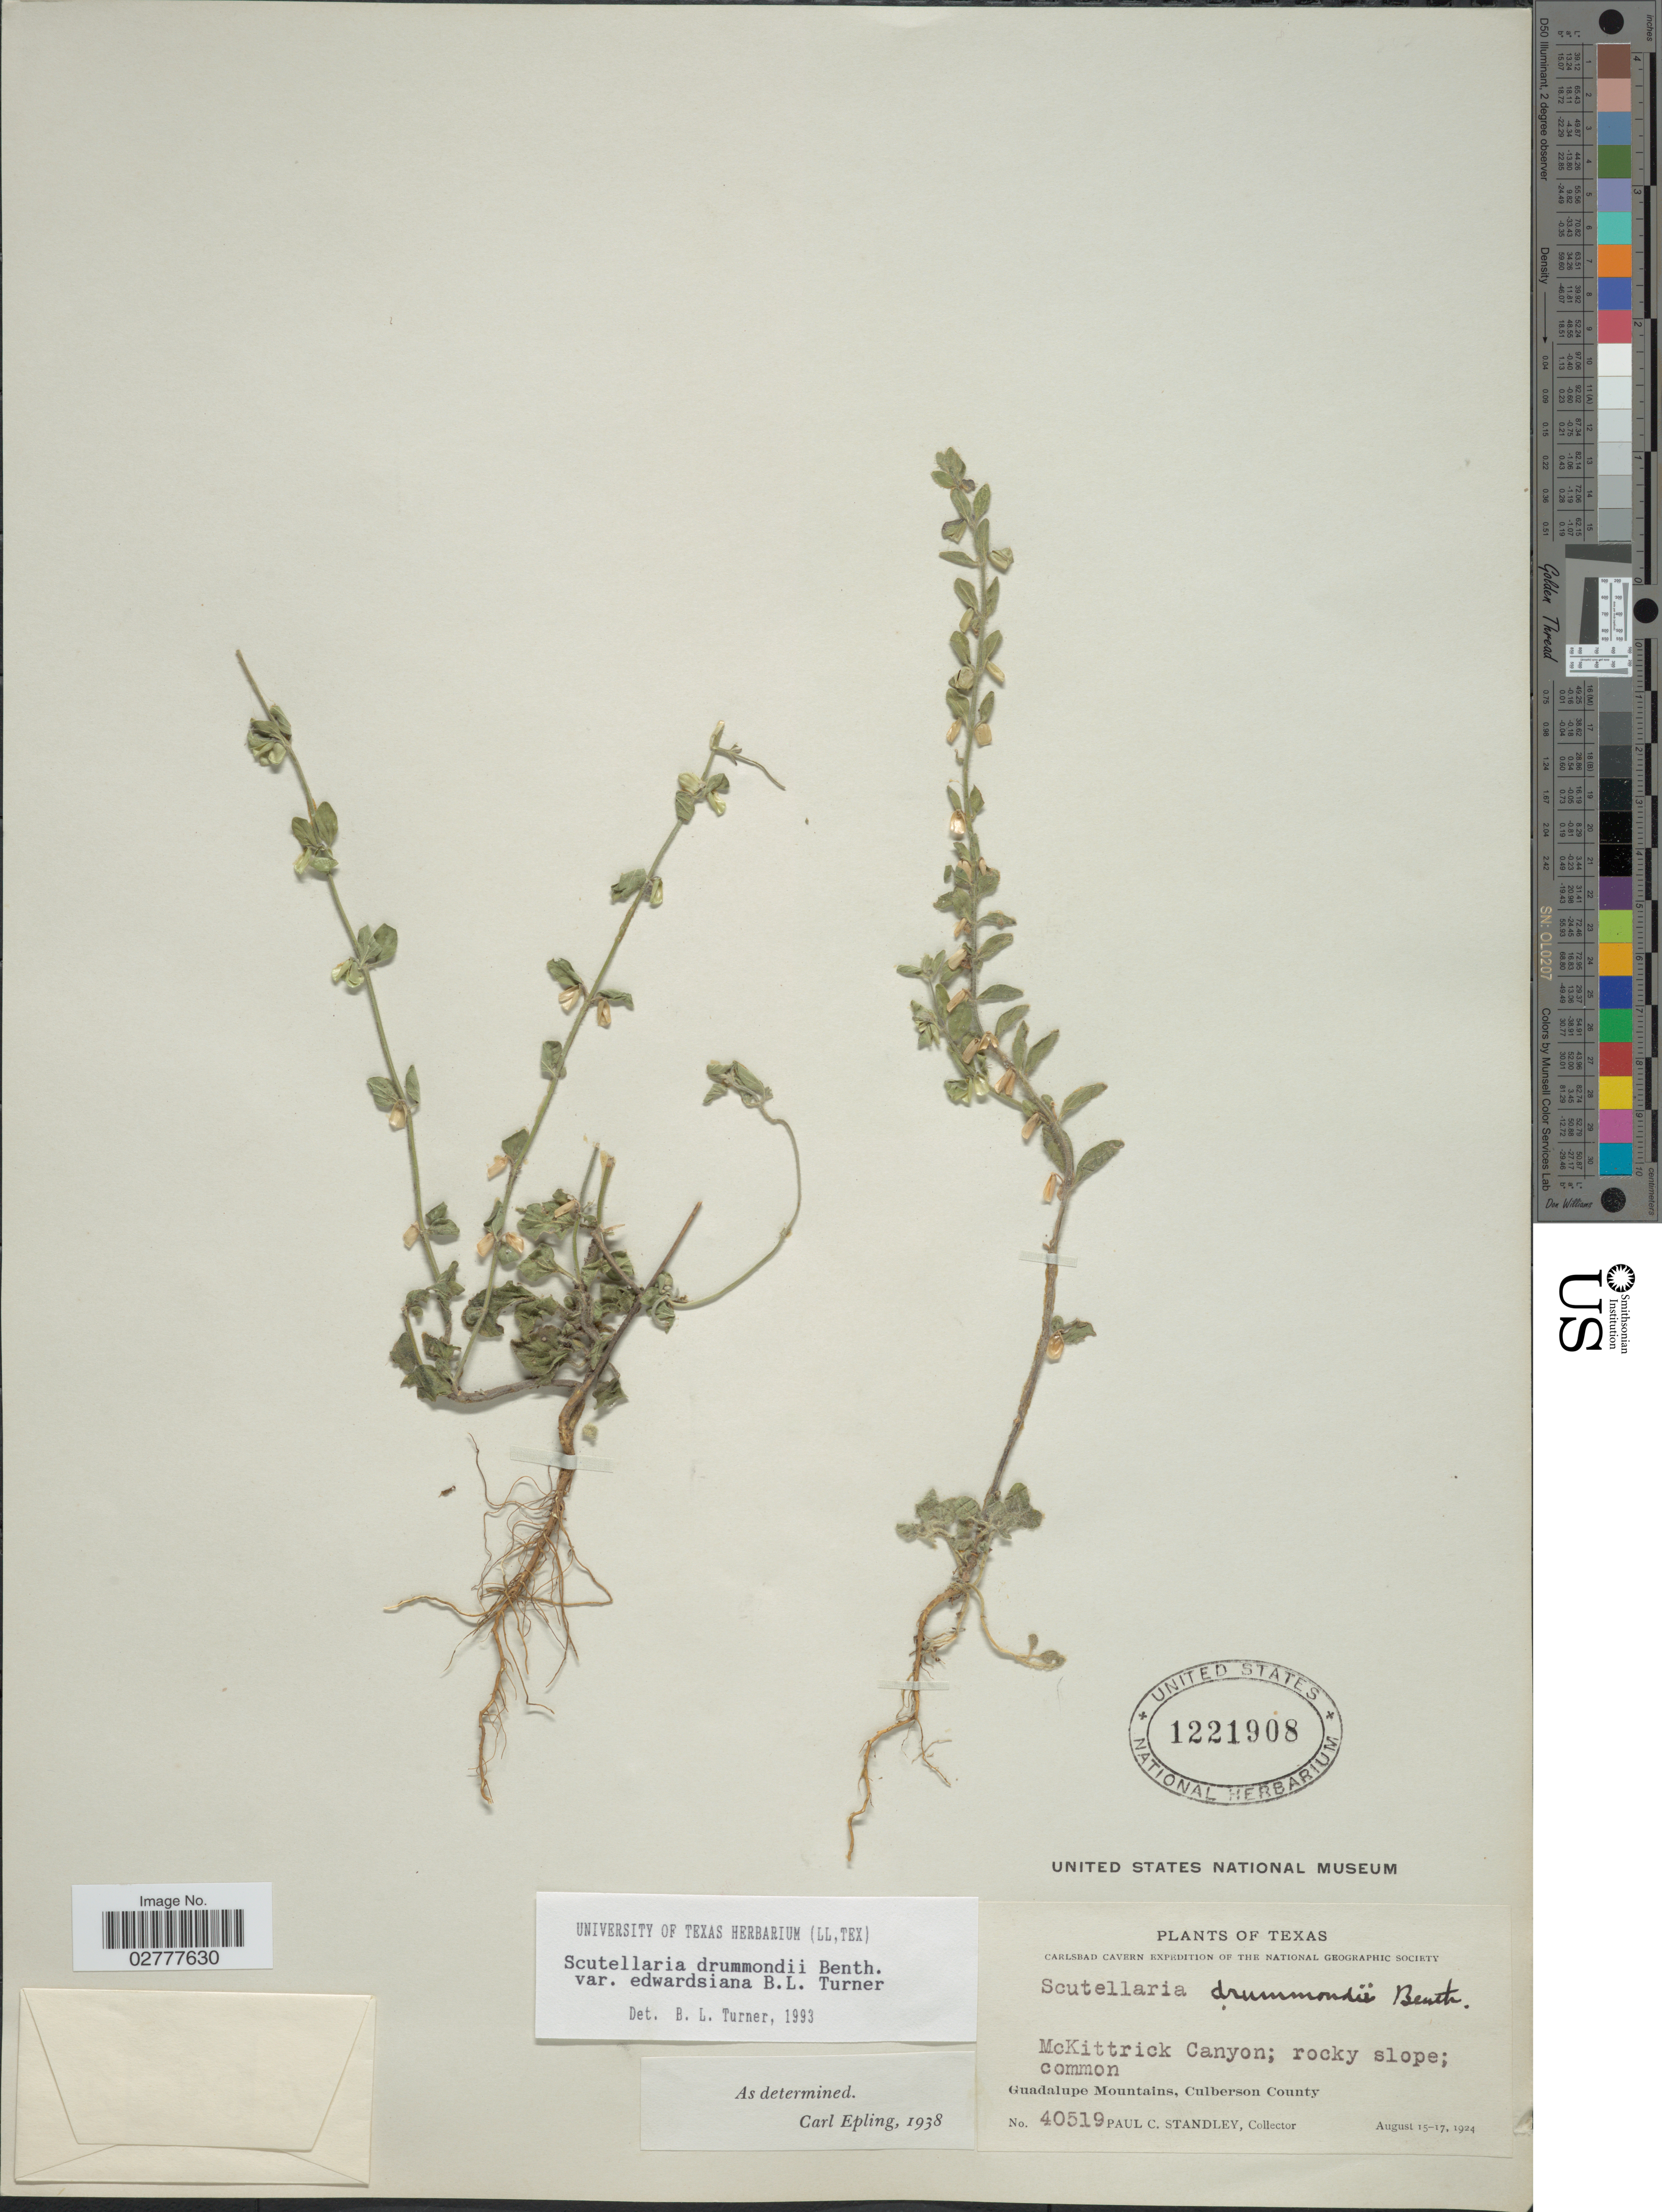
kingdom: Plantae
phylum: Tracheophyta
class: Magnoliopsida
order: Lamiales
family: Lamiaceae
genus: Scutellaria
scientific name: Scutellaria drummondii var. edwardsiana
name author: Benth.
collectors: P. C. Standley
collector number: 40519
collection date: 1924-08-15/1924-08-17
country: United States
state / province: Texas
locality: McKittrick Canyon, Guadalupe Mountains, Culberson County.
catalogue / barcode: US 1221908